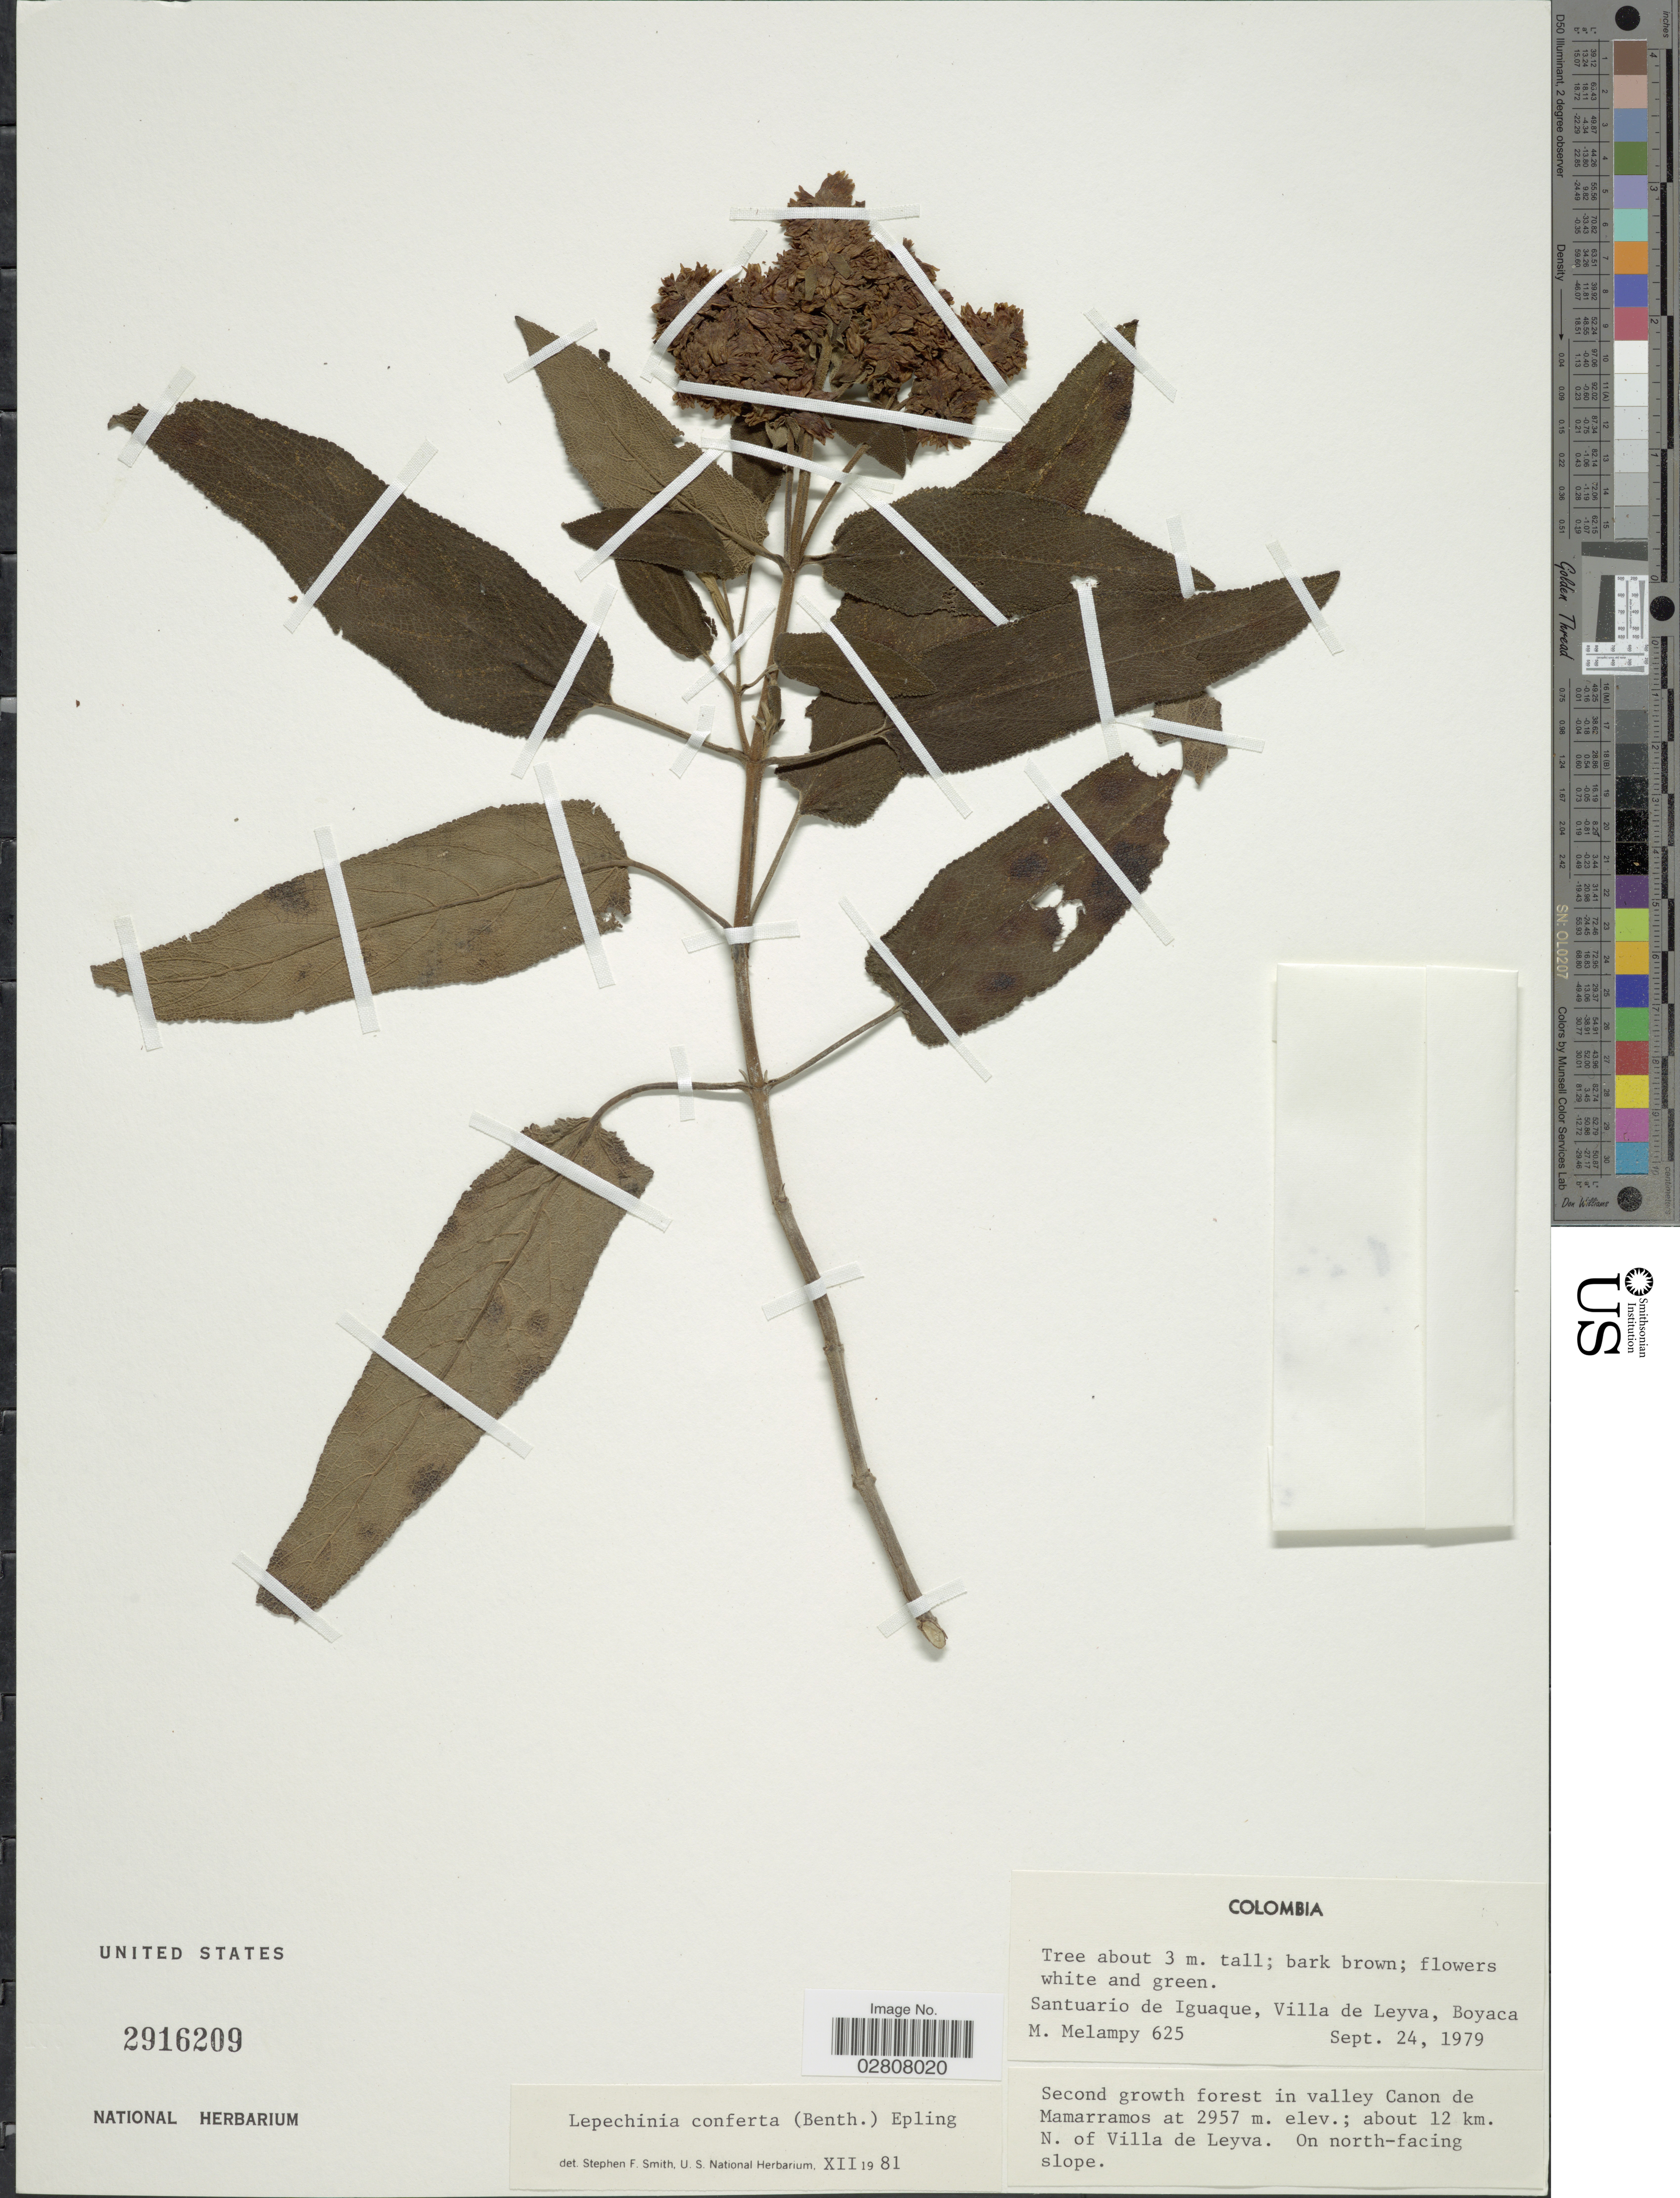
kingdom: Plantae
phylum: Tracheophyta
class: Magnoliopsida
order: Lamiales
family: Lamiaceae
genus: Lepechinia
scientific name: Lepechinia bullata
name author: (Kunth) Epling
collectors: M. Melampy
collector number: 625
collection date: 1979-09-24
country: Colombia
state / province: Boyacá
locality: Santuario de Iguaque, Villa de Leyva. Second growth forest in valley Canon de Mamarramos; about 12 km. N. of Villade Leyva. On north-facing slope.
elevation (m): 2957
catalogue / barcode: US 2916209